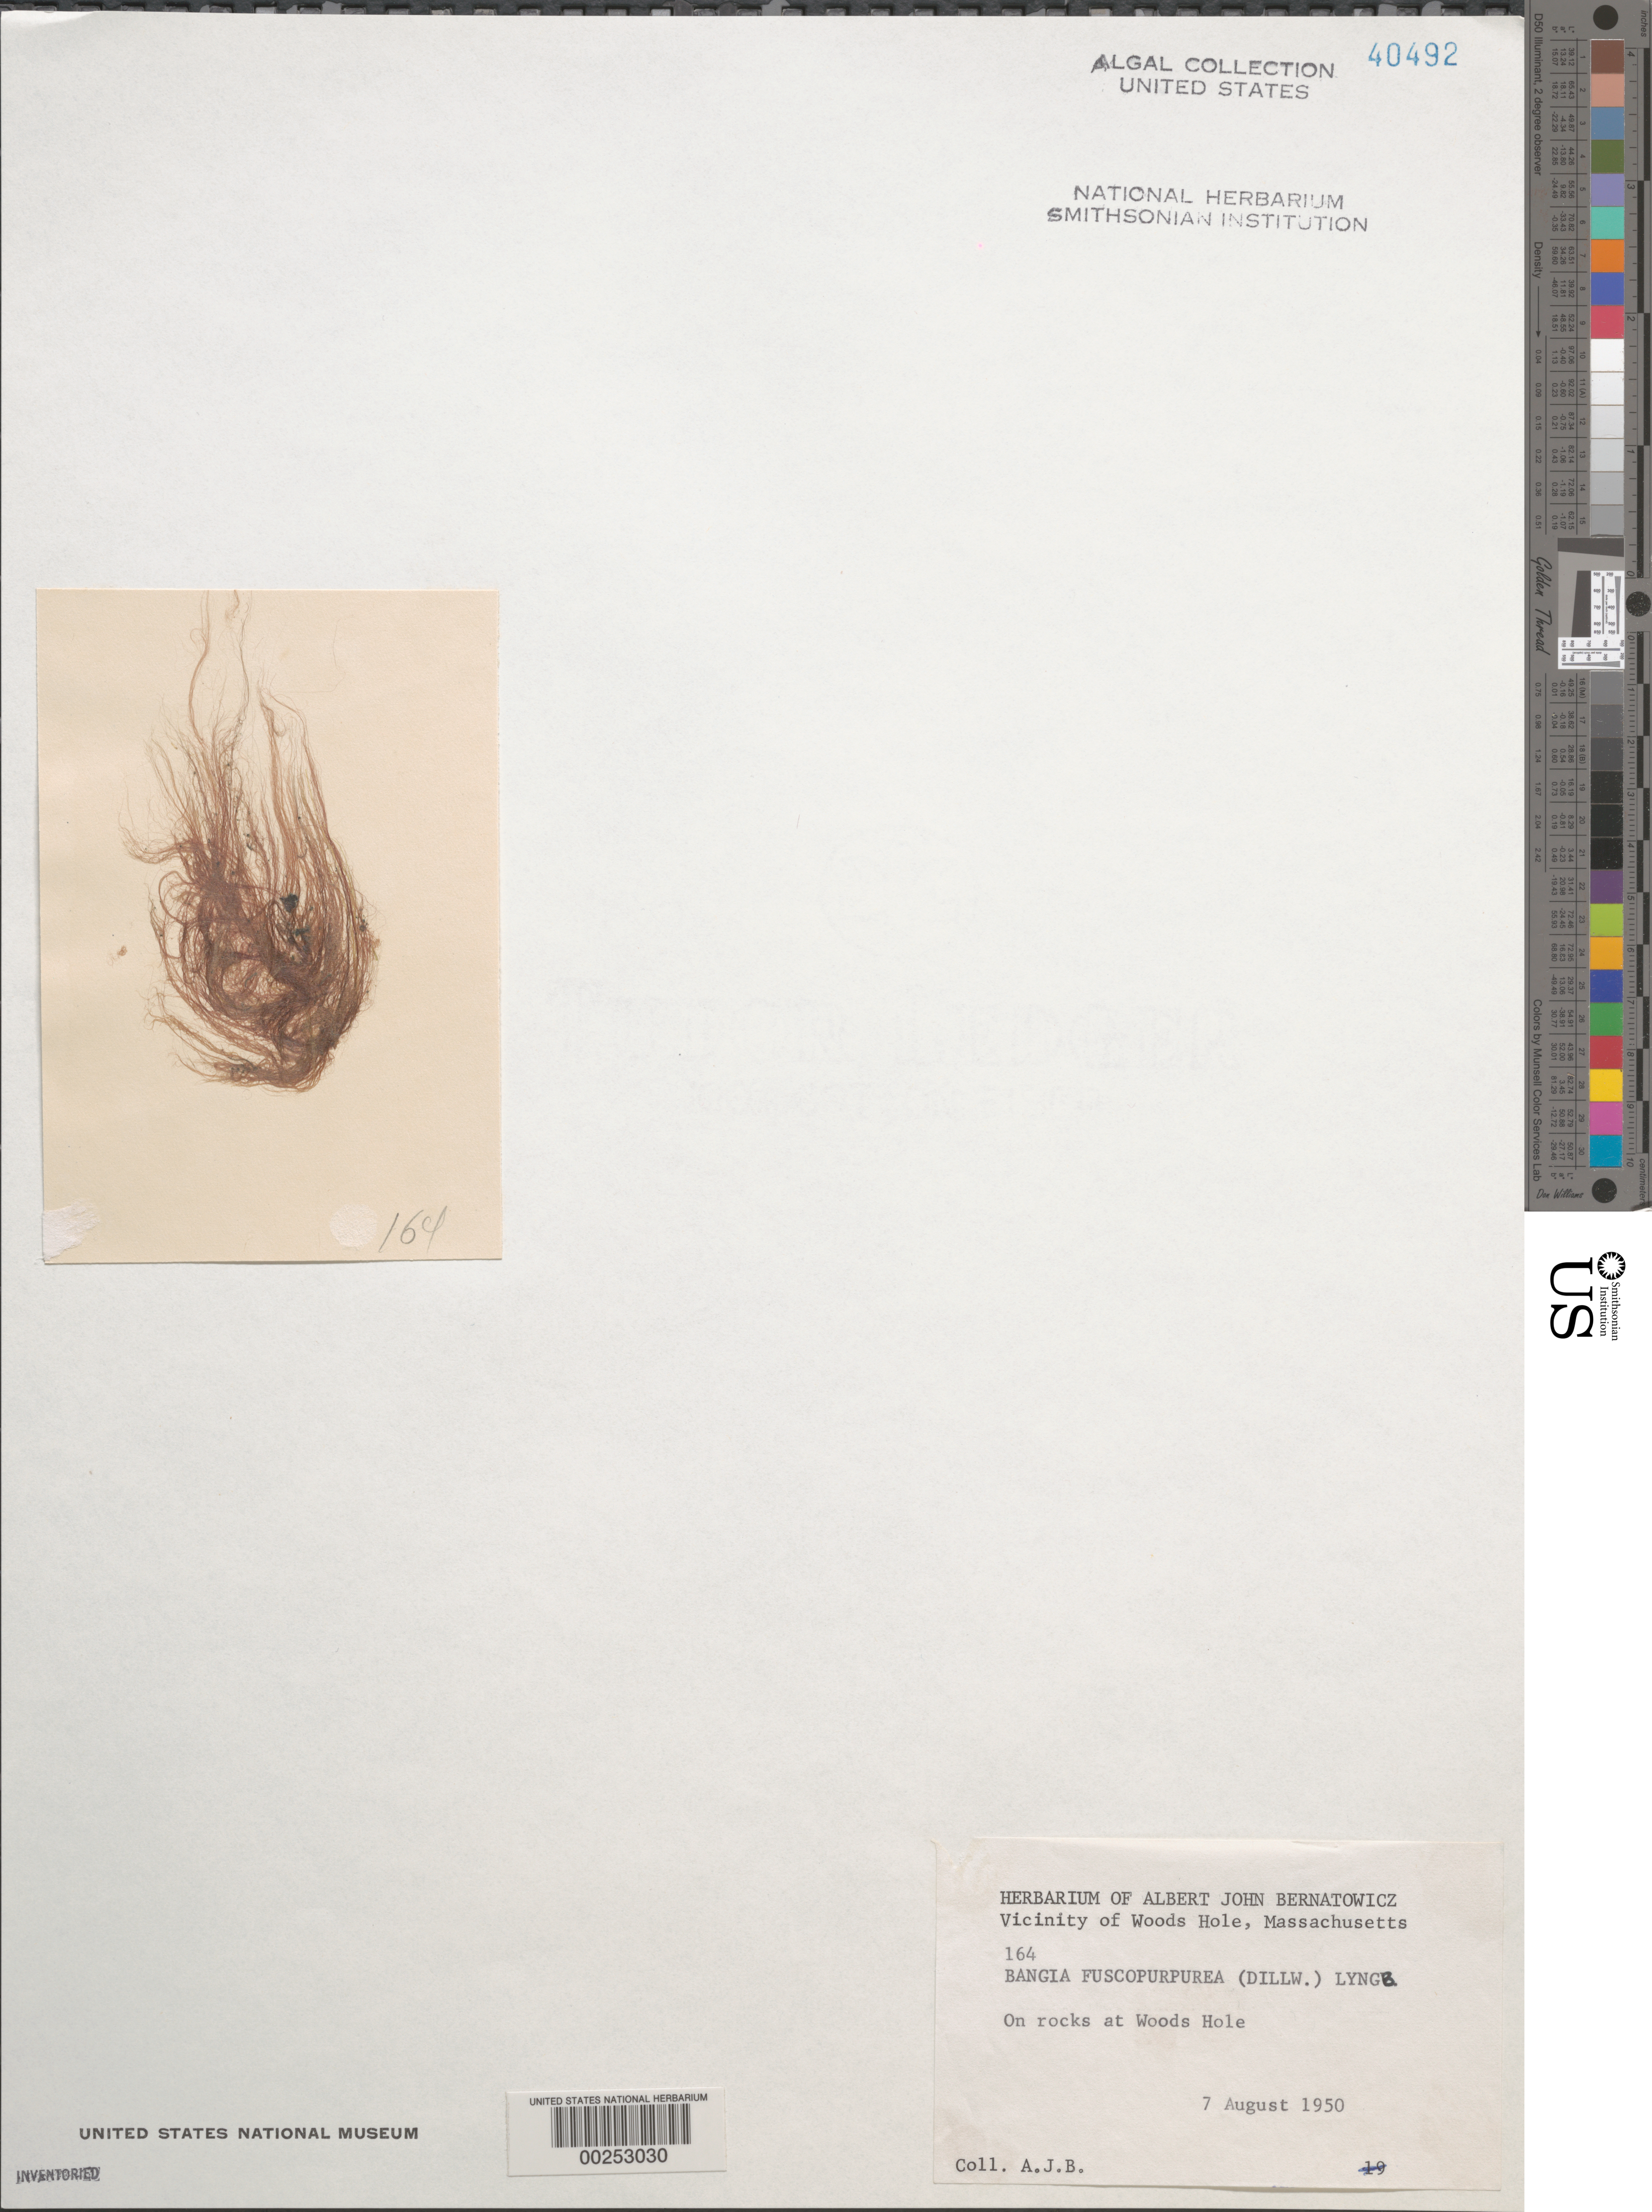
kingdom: Plantae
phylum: Rhodophyta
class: Bangiophyceae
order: Bangiales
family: Bangiaceae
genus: Bangia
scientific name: Bangia fuscopurpurea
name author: (Dillwyn) Lyngb.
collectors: A. Bernatowicz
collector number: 164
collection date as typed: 07 Aug 1950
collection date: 1950-08-07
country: United States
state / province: Massachusetts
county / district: Barnstable County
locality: Woods Hole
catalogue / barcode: US 40492